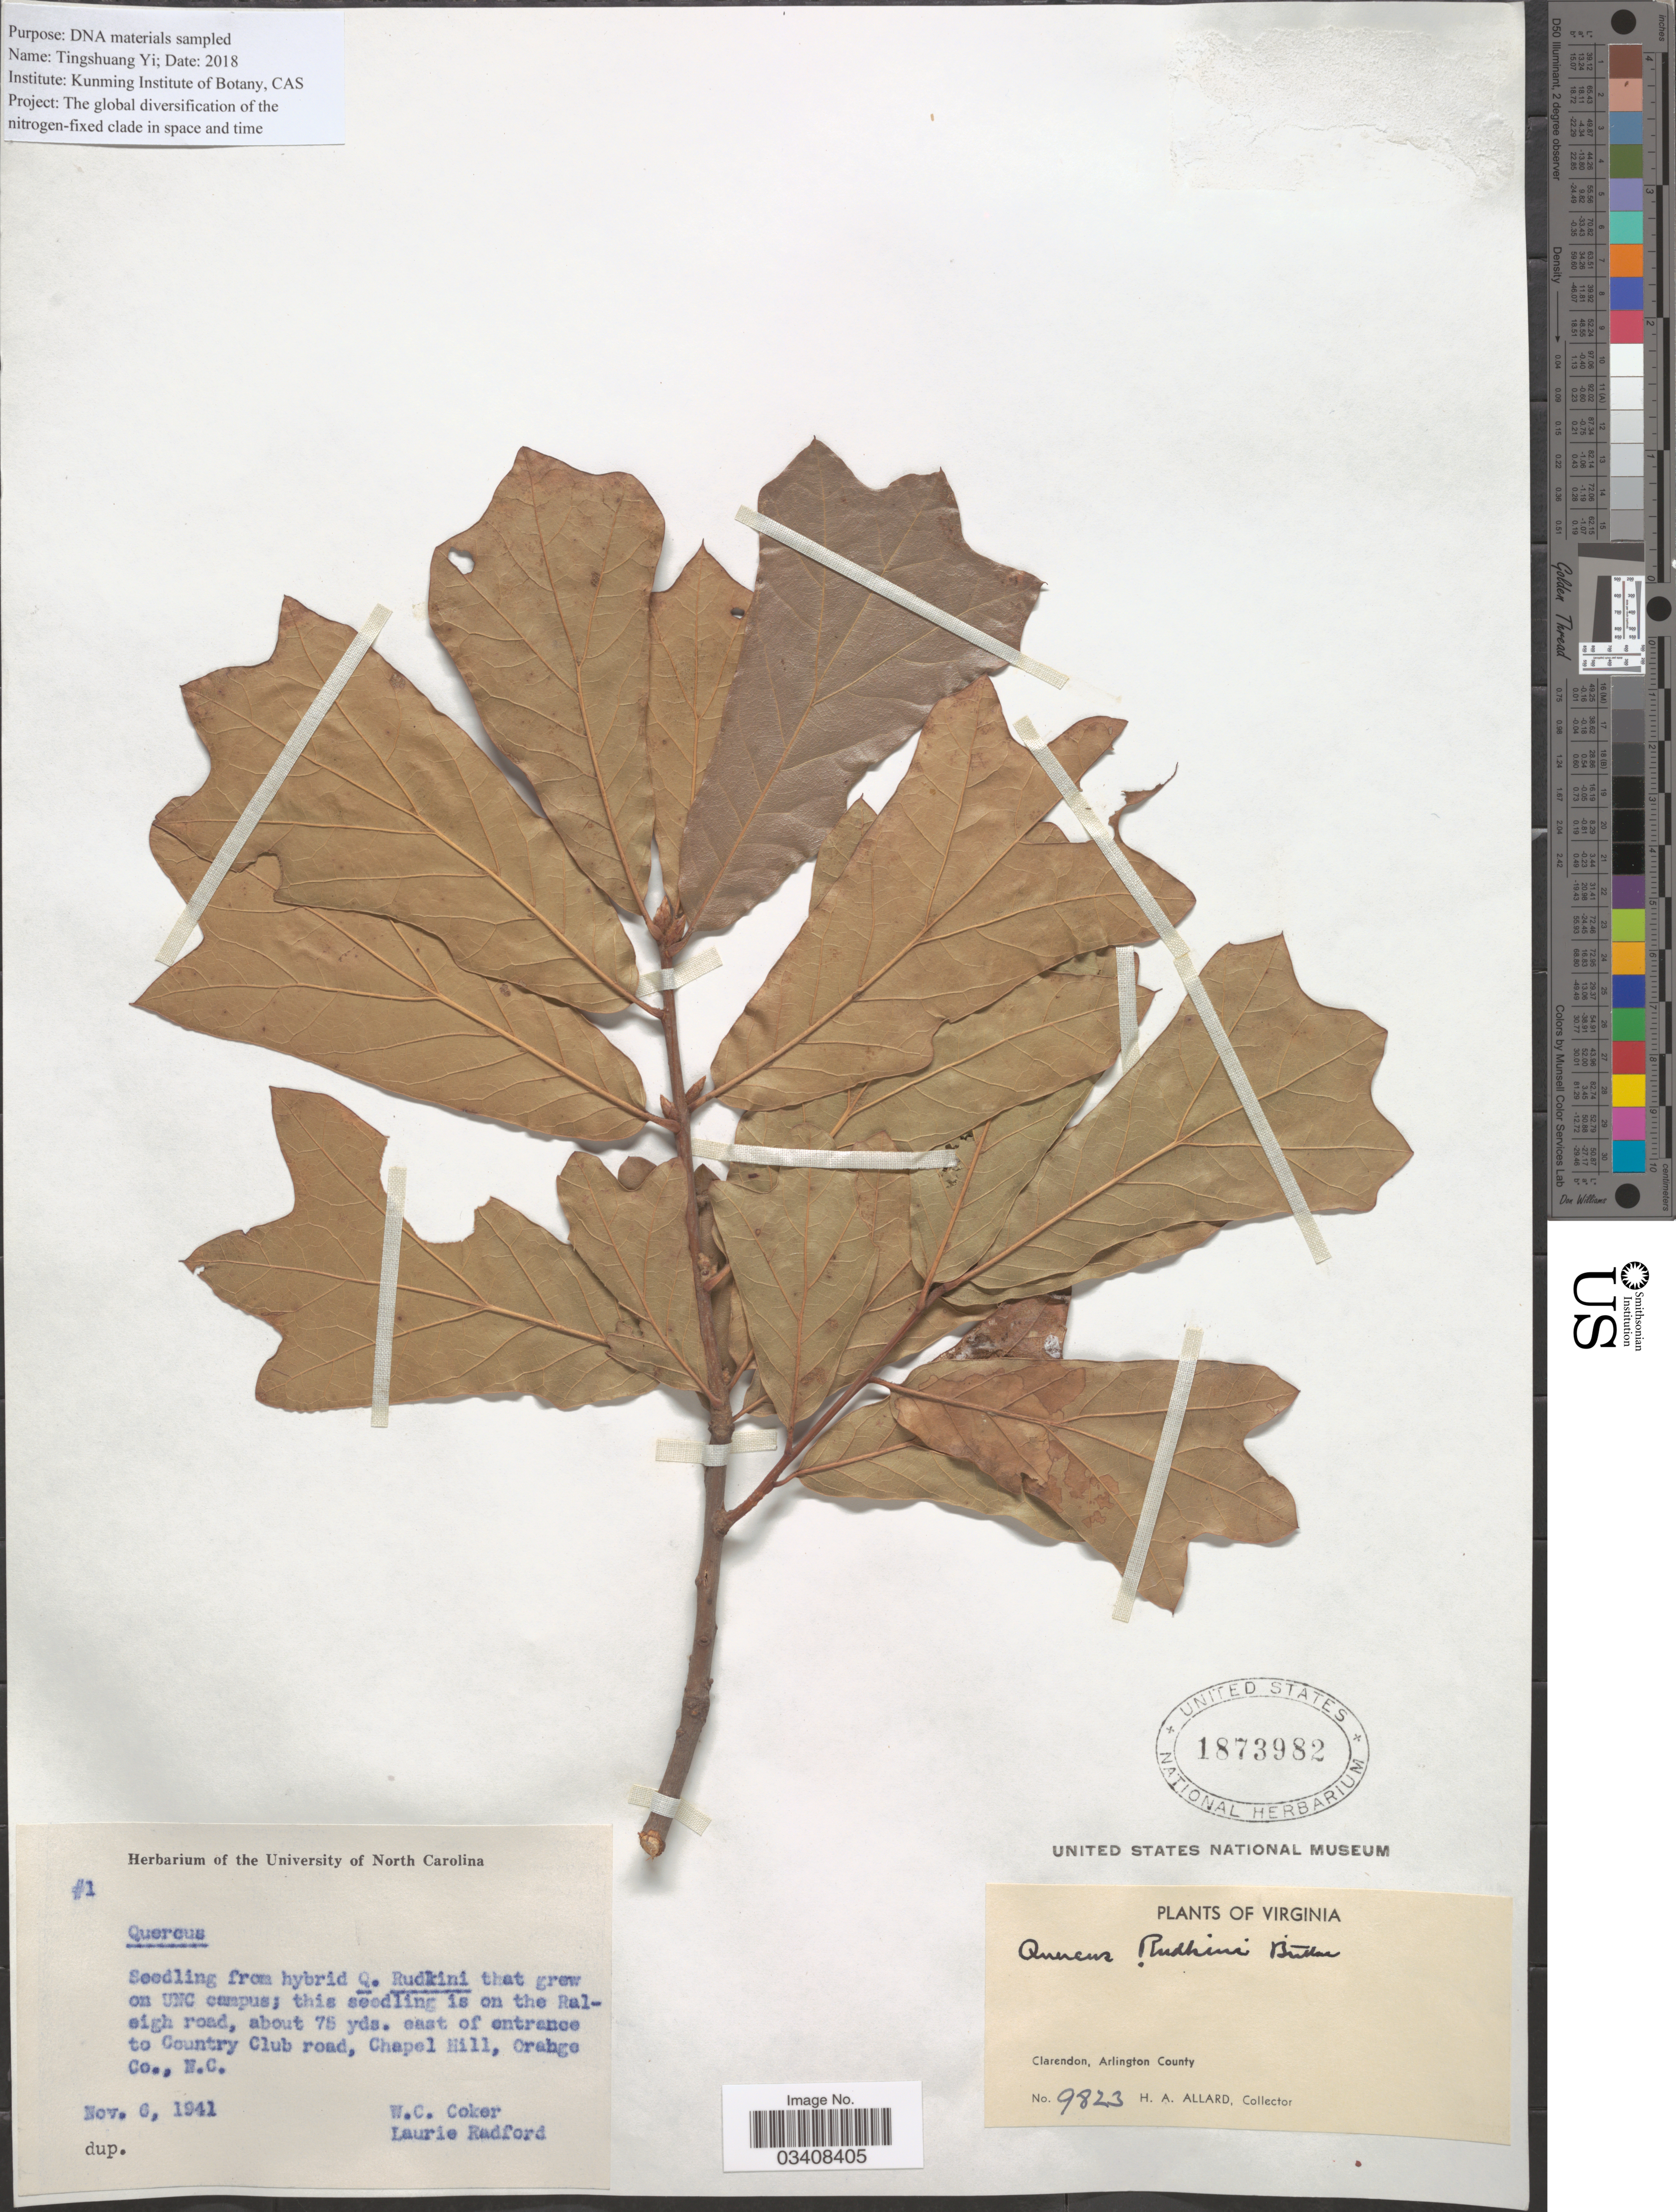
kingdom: Plantae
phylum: Tracheophyta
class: Magnoliopsida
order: Fagales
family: Fagaceae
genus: Quercus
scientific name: Quercus x rudkinii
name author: Britton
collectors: W. Coker & L. Radford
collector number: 1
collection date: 1941-11-06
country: United States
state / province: North Carolina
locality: On the Raleigh road, about 75 yds. east of entrance to Country Club road, Chapel Hill, Orange Co.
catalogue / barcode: US 1873982